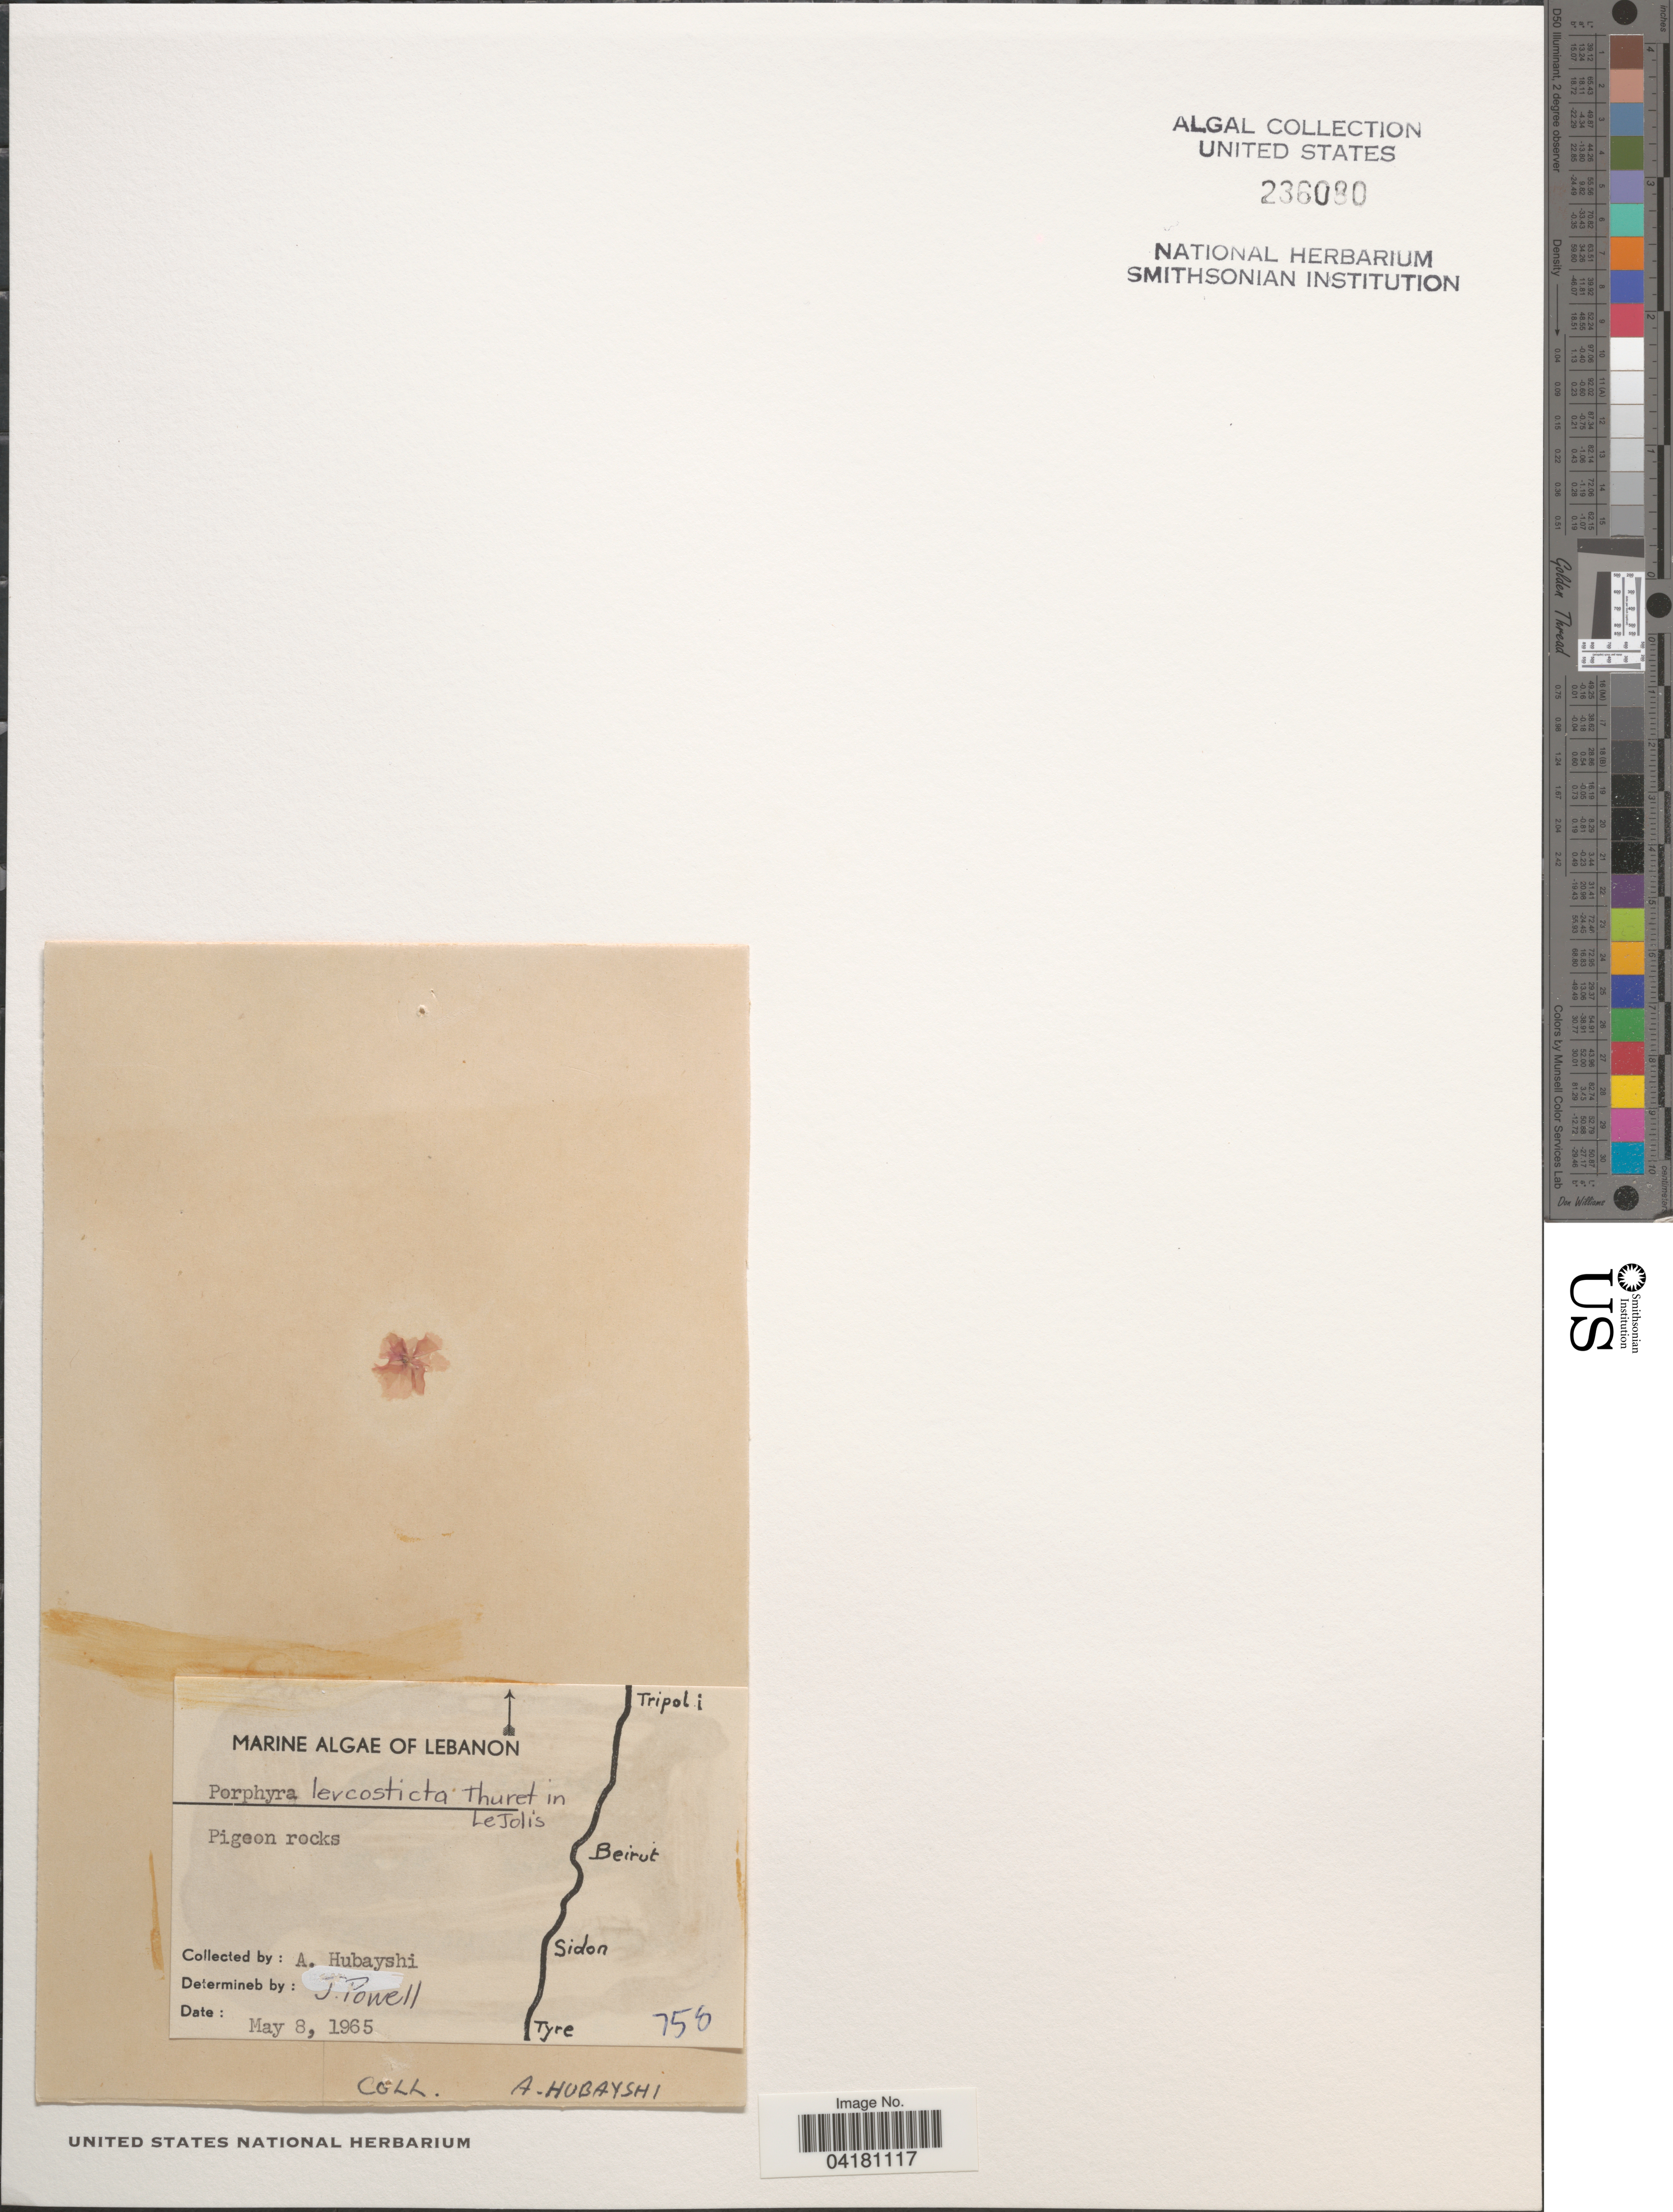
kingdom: Plantae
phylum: Rhodophyta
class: Bangiophyceae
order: Bangiales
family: Bangiaceae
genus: Pyropia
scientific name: Pyropia leucosticta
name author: (Thuret) Neefus & J. Brodie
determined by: Algae name updating Project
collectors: A. Hubayshi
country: Lebanon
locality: Pigeon rocks.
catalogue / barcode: US 236080